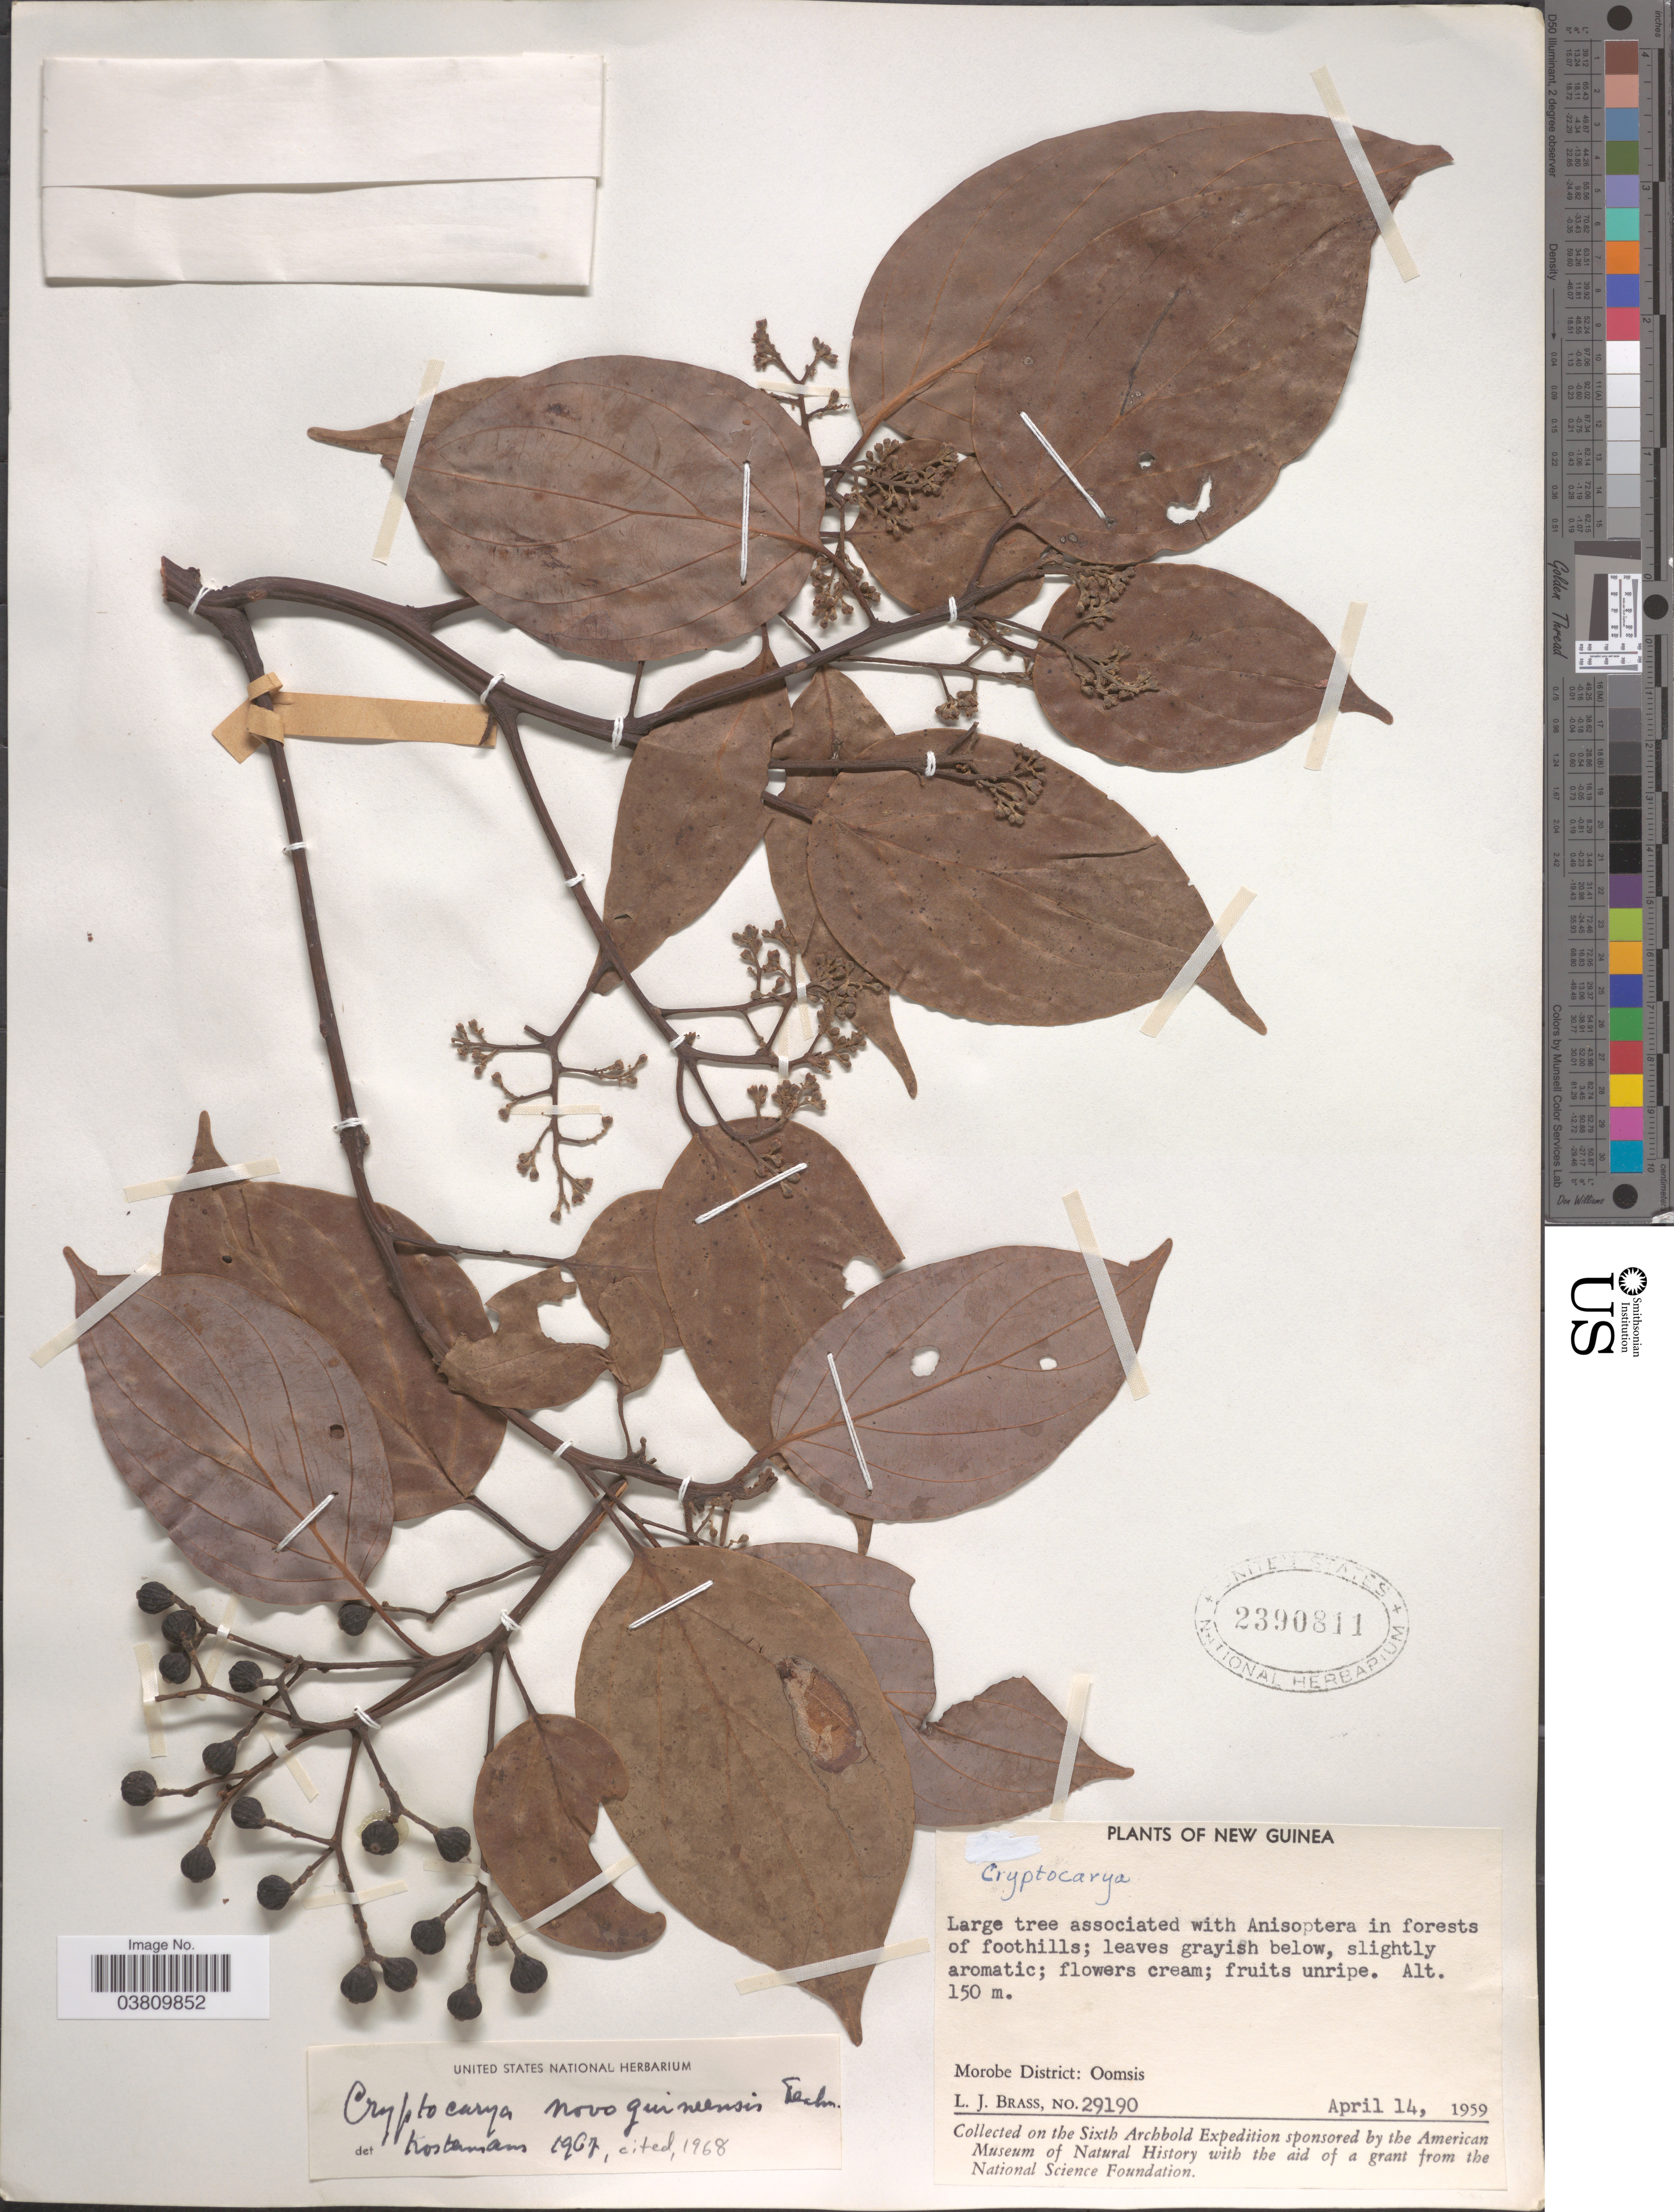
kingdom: Plantae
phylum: Tracheophyta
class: Magnoliopsida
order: Laurales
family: Lauraceae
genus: Cryptocarya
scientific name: Cryptocarya novoguineensis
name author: Teschner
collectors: L. J. Brass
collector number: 29190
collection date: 1959-04-14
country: Papua New Guinea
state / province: Morobe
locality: New Guinea. Morobe District: Oomsis.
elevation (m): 150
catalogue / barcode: US 2390811